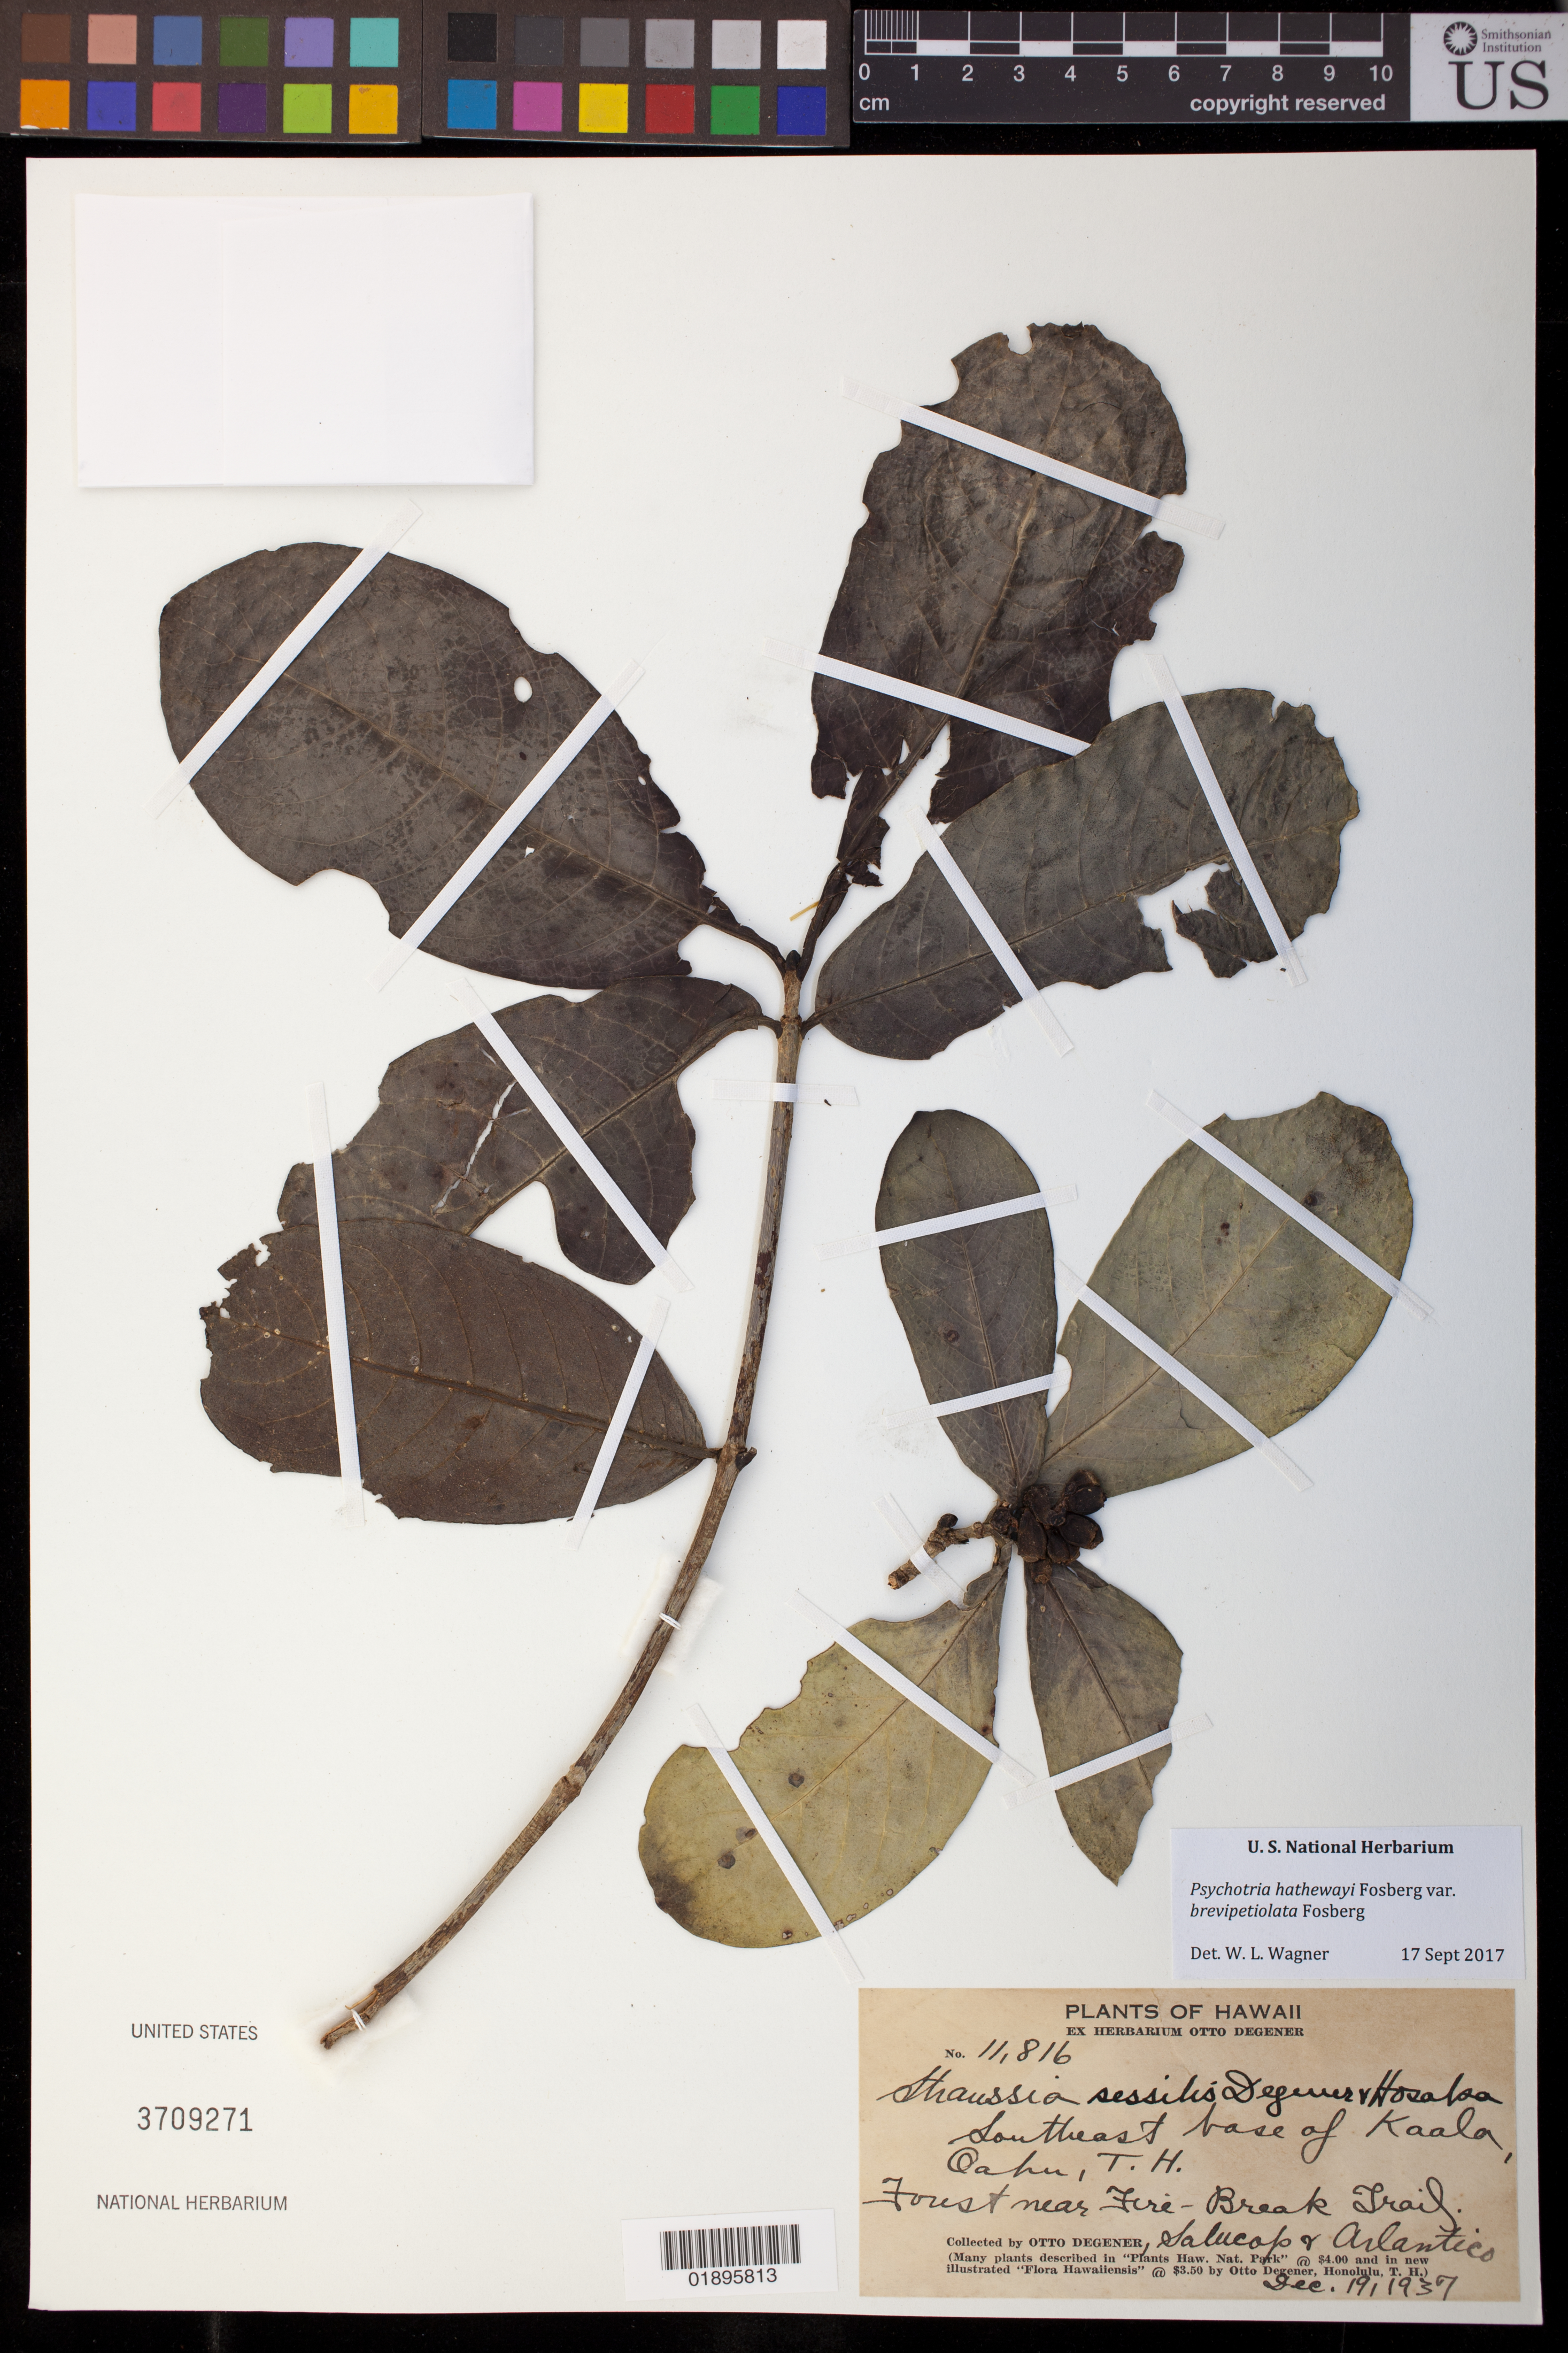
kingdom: Plantae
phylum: Tracheophyta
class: Magnoliopsida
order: Gentianales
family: Rubiaceae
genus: Psychotria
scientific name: Psychotria hathewayi var. brevipetiolata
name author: Fosberg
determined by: Wagner, W. L., (BOT), Smithsonian Institution - National Museum of Natural History (UNITED STATES)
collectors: O. Degener, -. Salucop & -. Arlantico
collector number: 11816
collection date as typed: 19 Dec 1937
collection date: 1937-12-19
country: United States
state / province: Hawaii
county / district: Honolulu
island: Oahu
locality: SE base of Kaala, near fire-break trail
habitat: Forest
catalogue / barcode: US 3709271